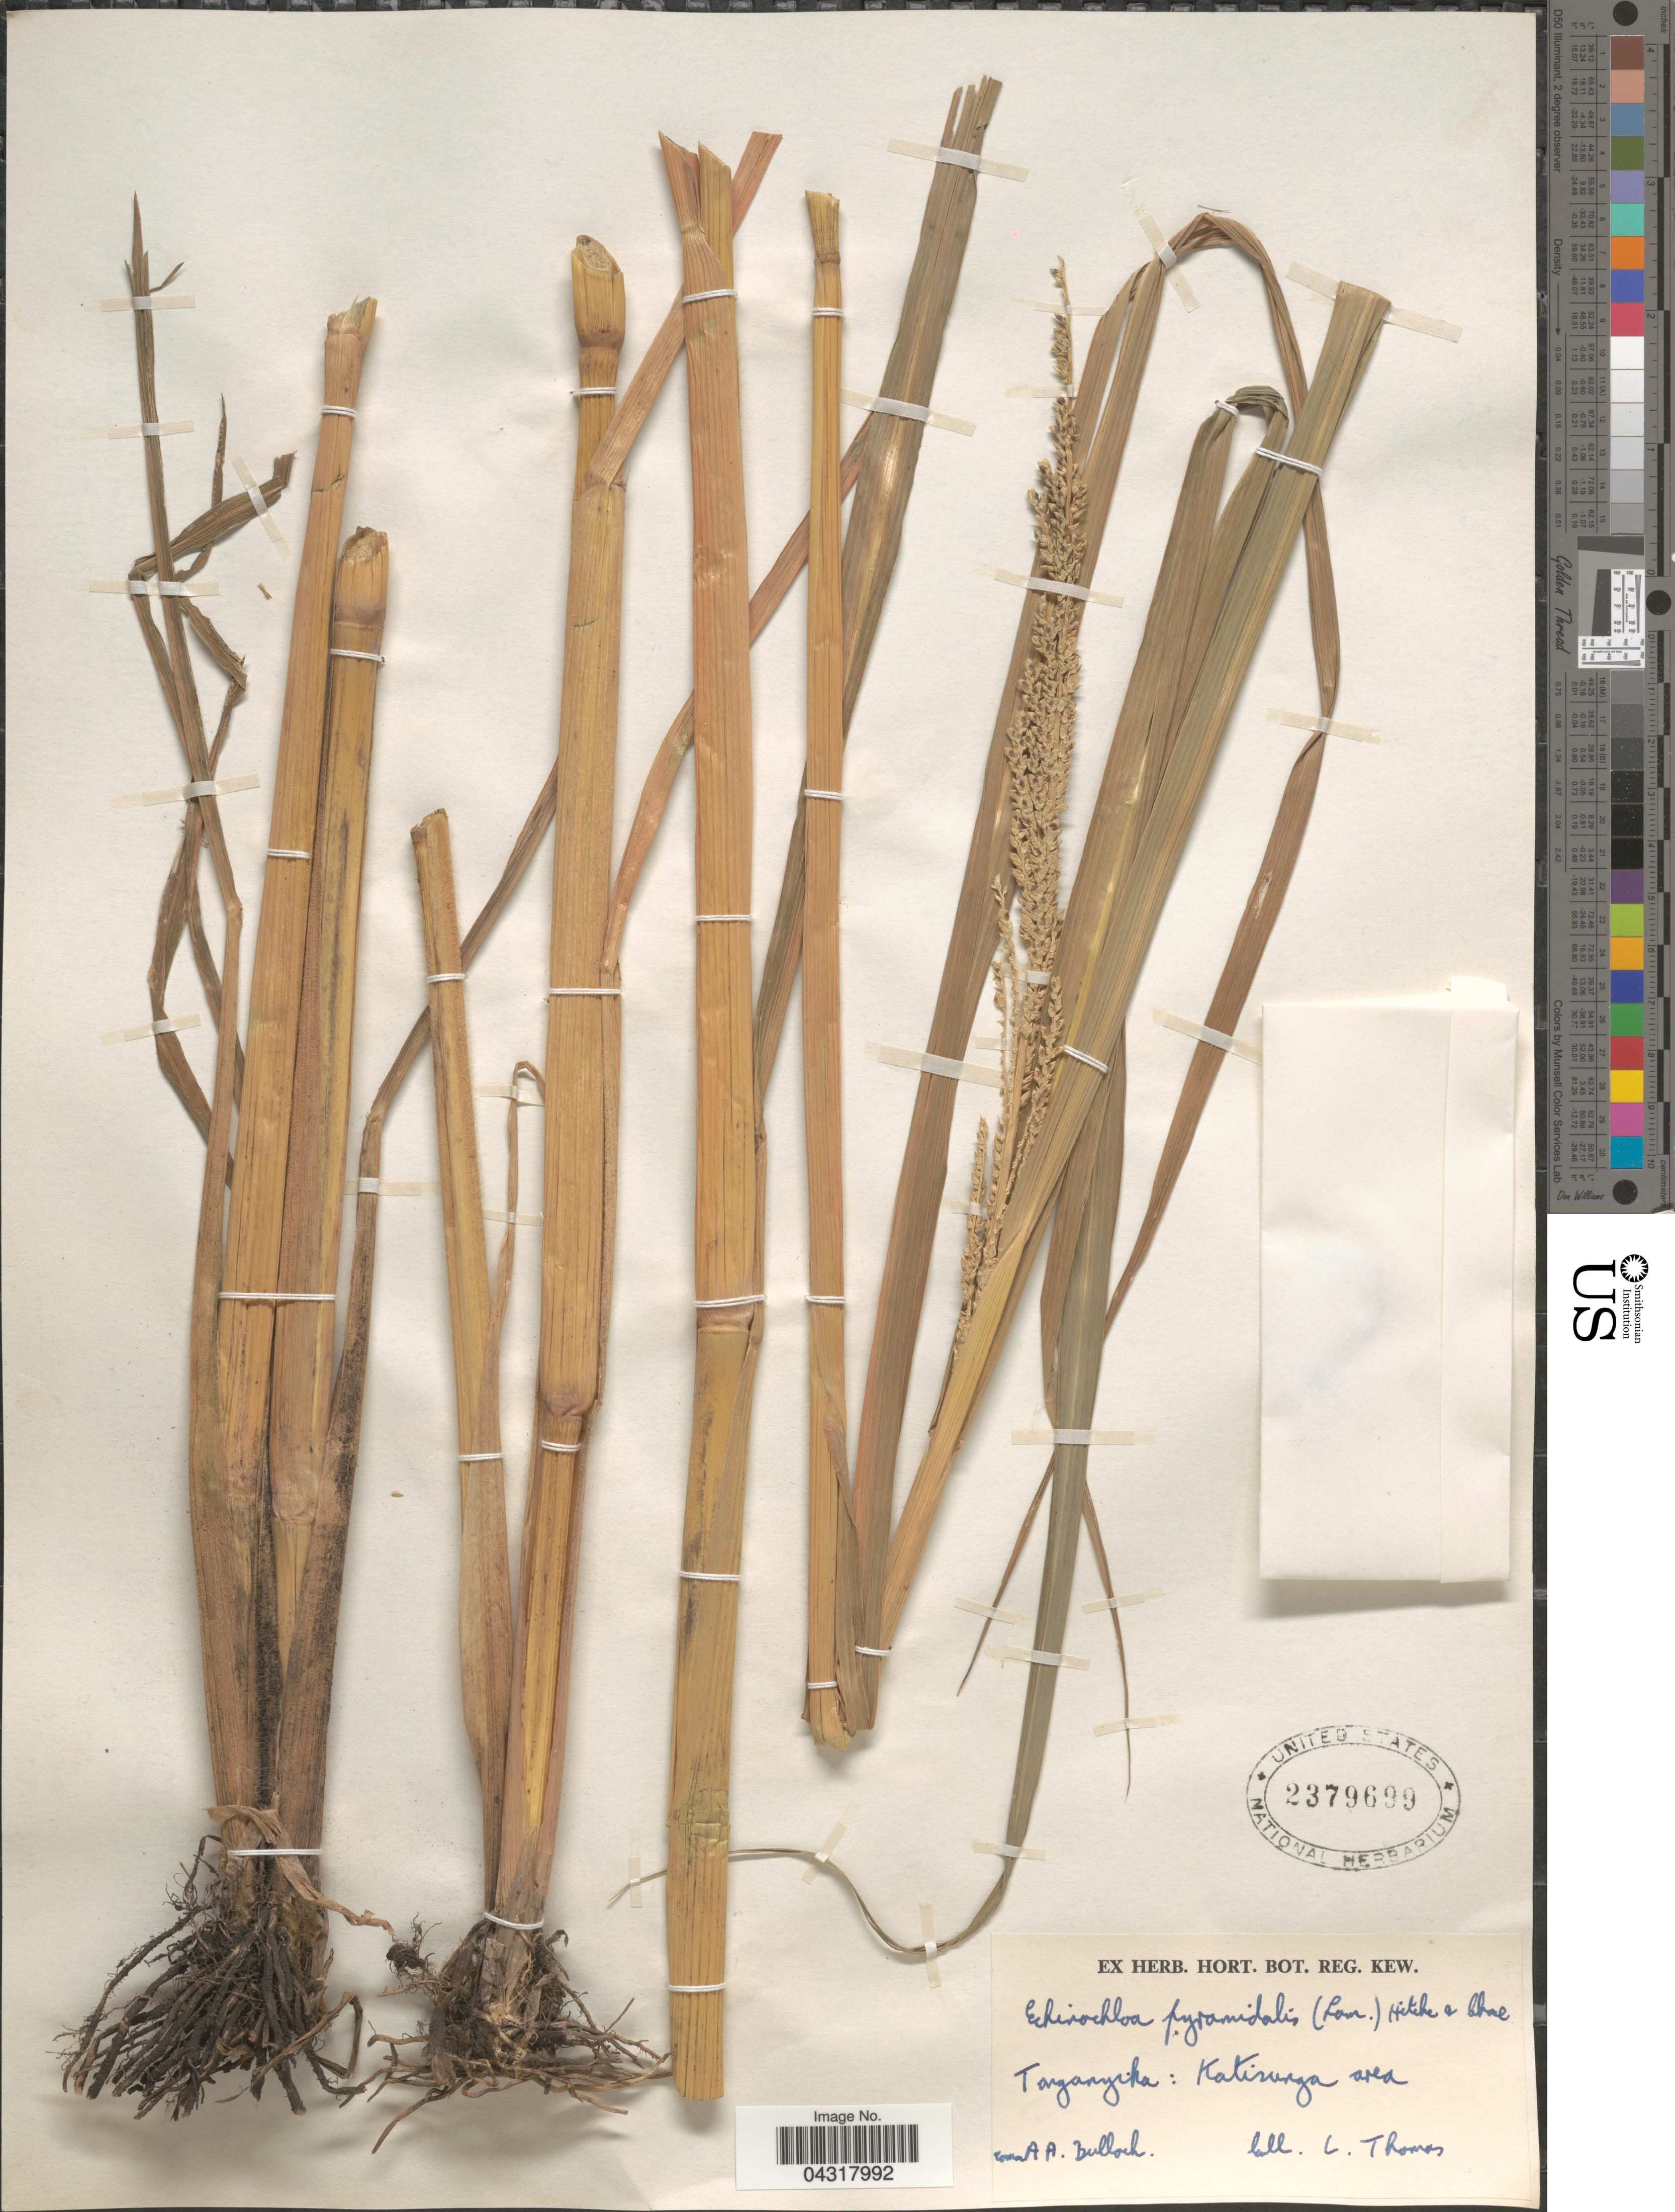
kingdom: Plantae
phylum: Tracheophyta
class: Liliopsida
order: Poales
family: Poaceae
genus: Echinochloa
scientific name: Echinochloa pyramidalis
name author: (Lam.) Hitchc. & Chase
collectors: L. Thomas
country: Tanzania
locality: Tanganyika. Katisunga area.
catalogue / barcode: US 2379699